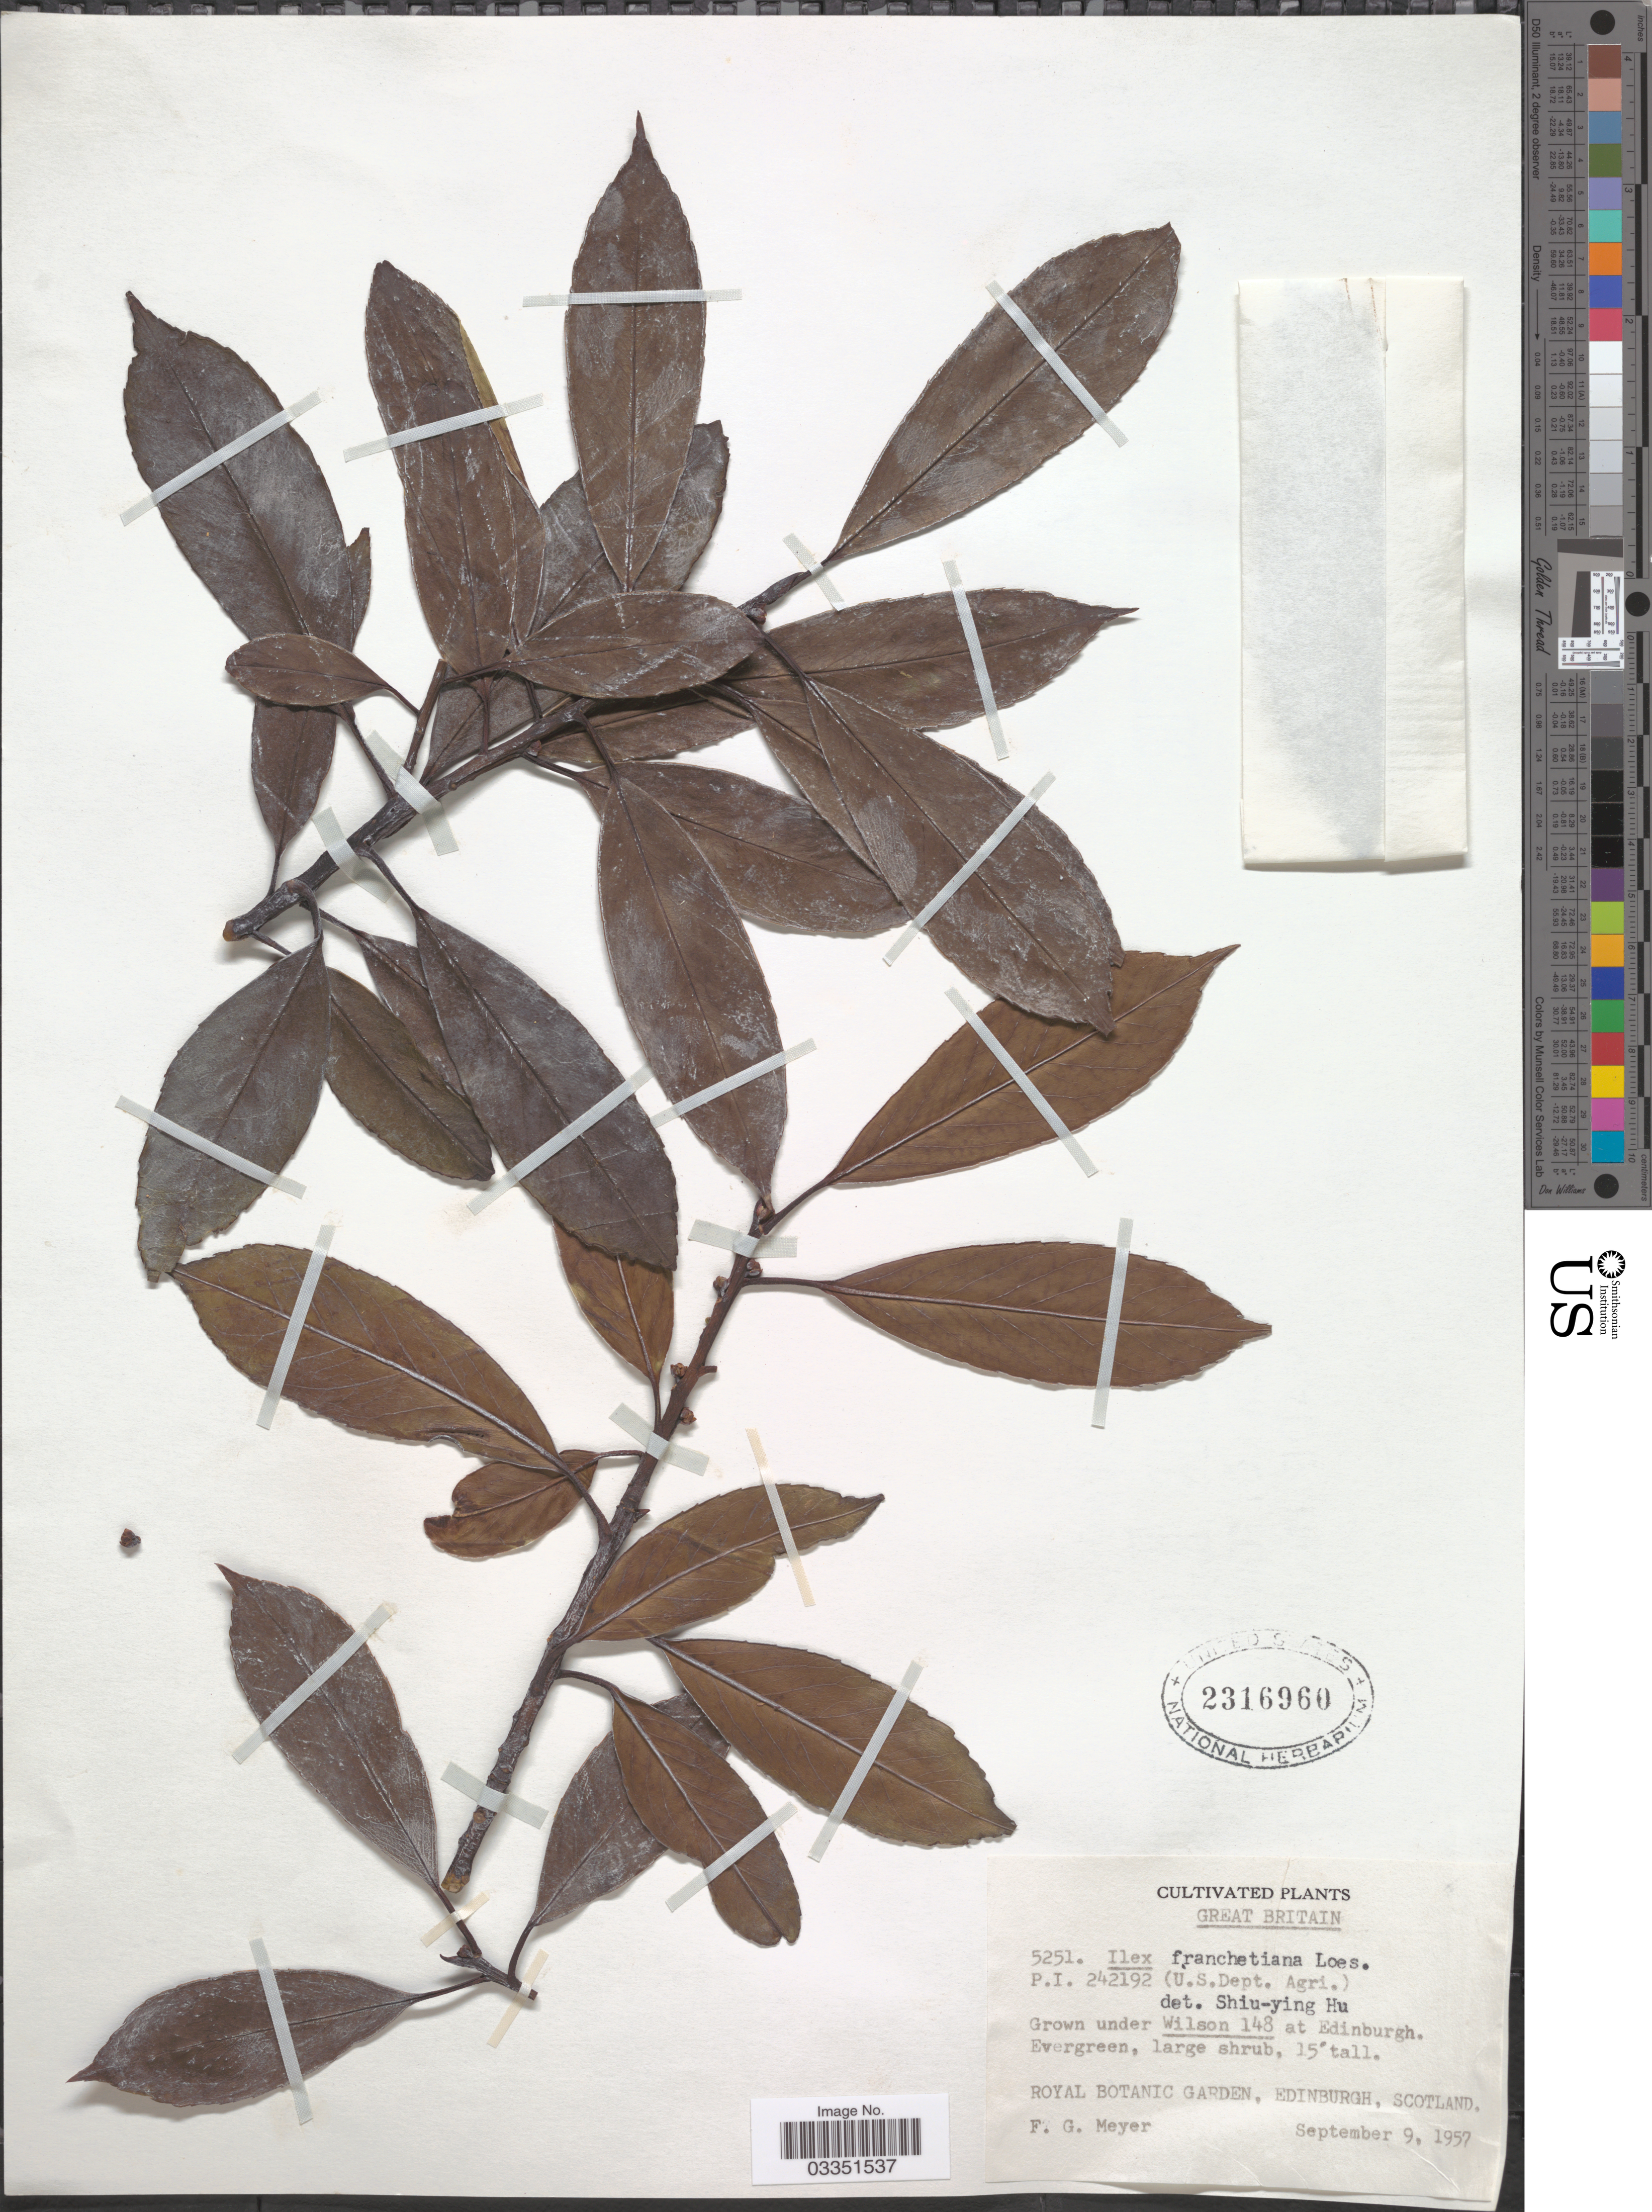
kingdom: Plantae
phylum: Tracheophyta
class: Magnoliopsida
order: Aquifoliales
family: Aquifoliaceae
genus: Ilex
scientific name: Ilex franchetiana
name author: Loes.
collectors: F. G. Meyer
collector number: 5251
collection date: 1957-09-09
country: United Kingdom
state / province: Scotland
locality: Great Britain. Royal Botanic Garden, Edinburgh.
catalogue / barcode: US 2316960